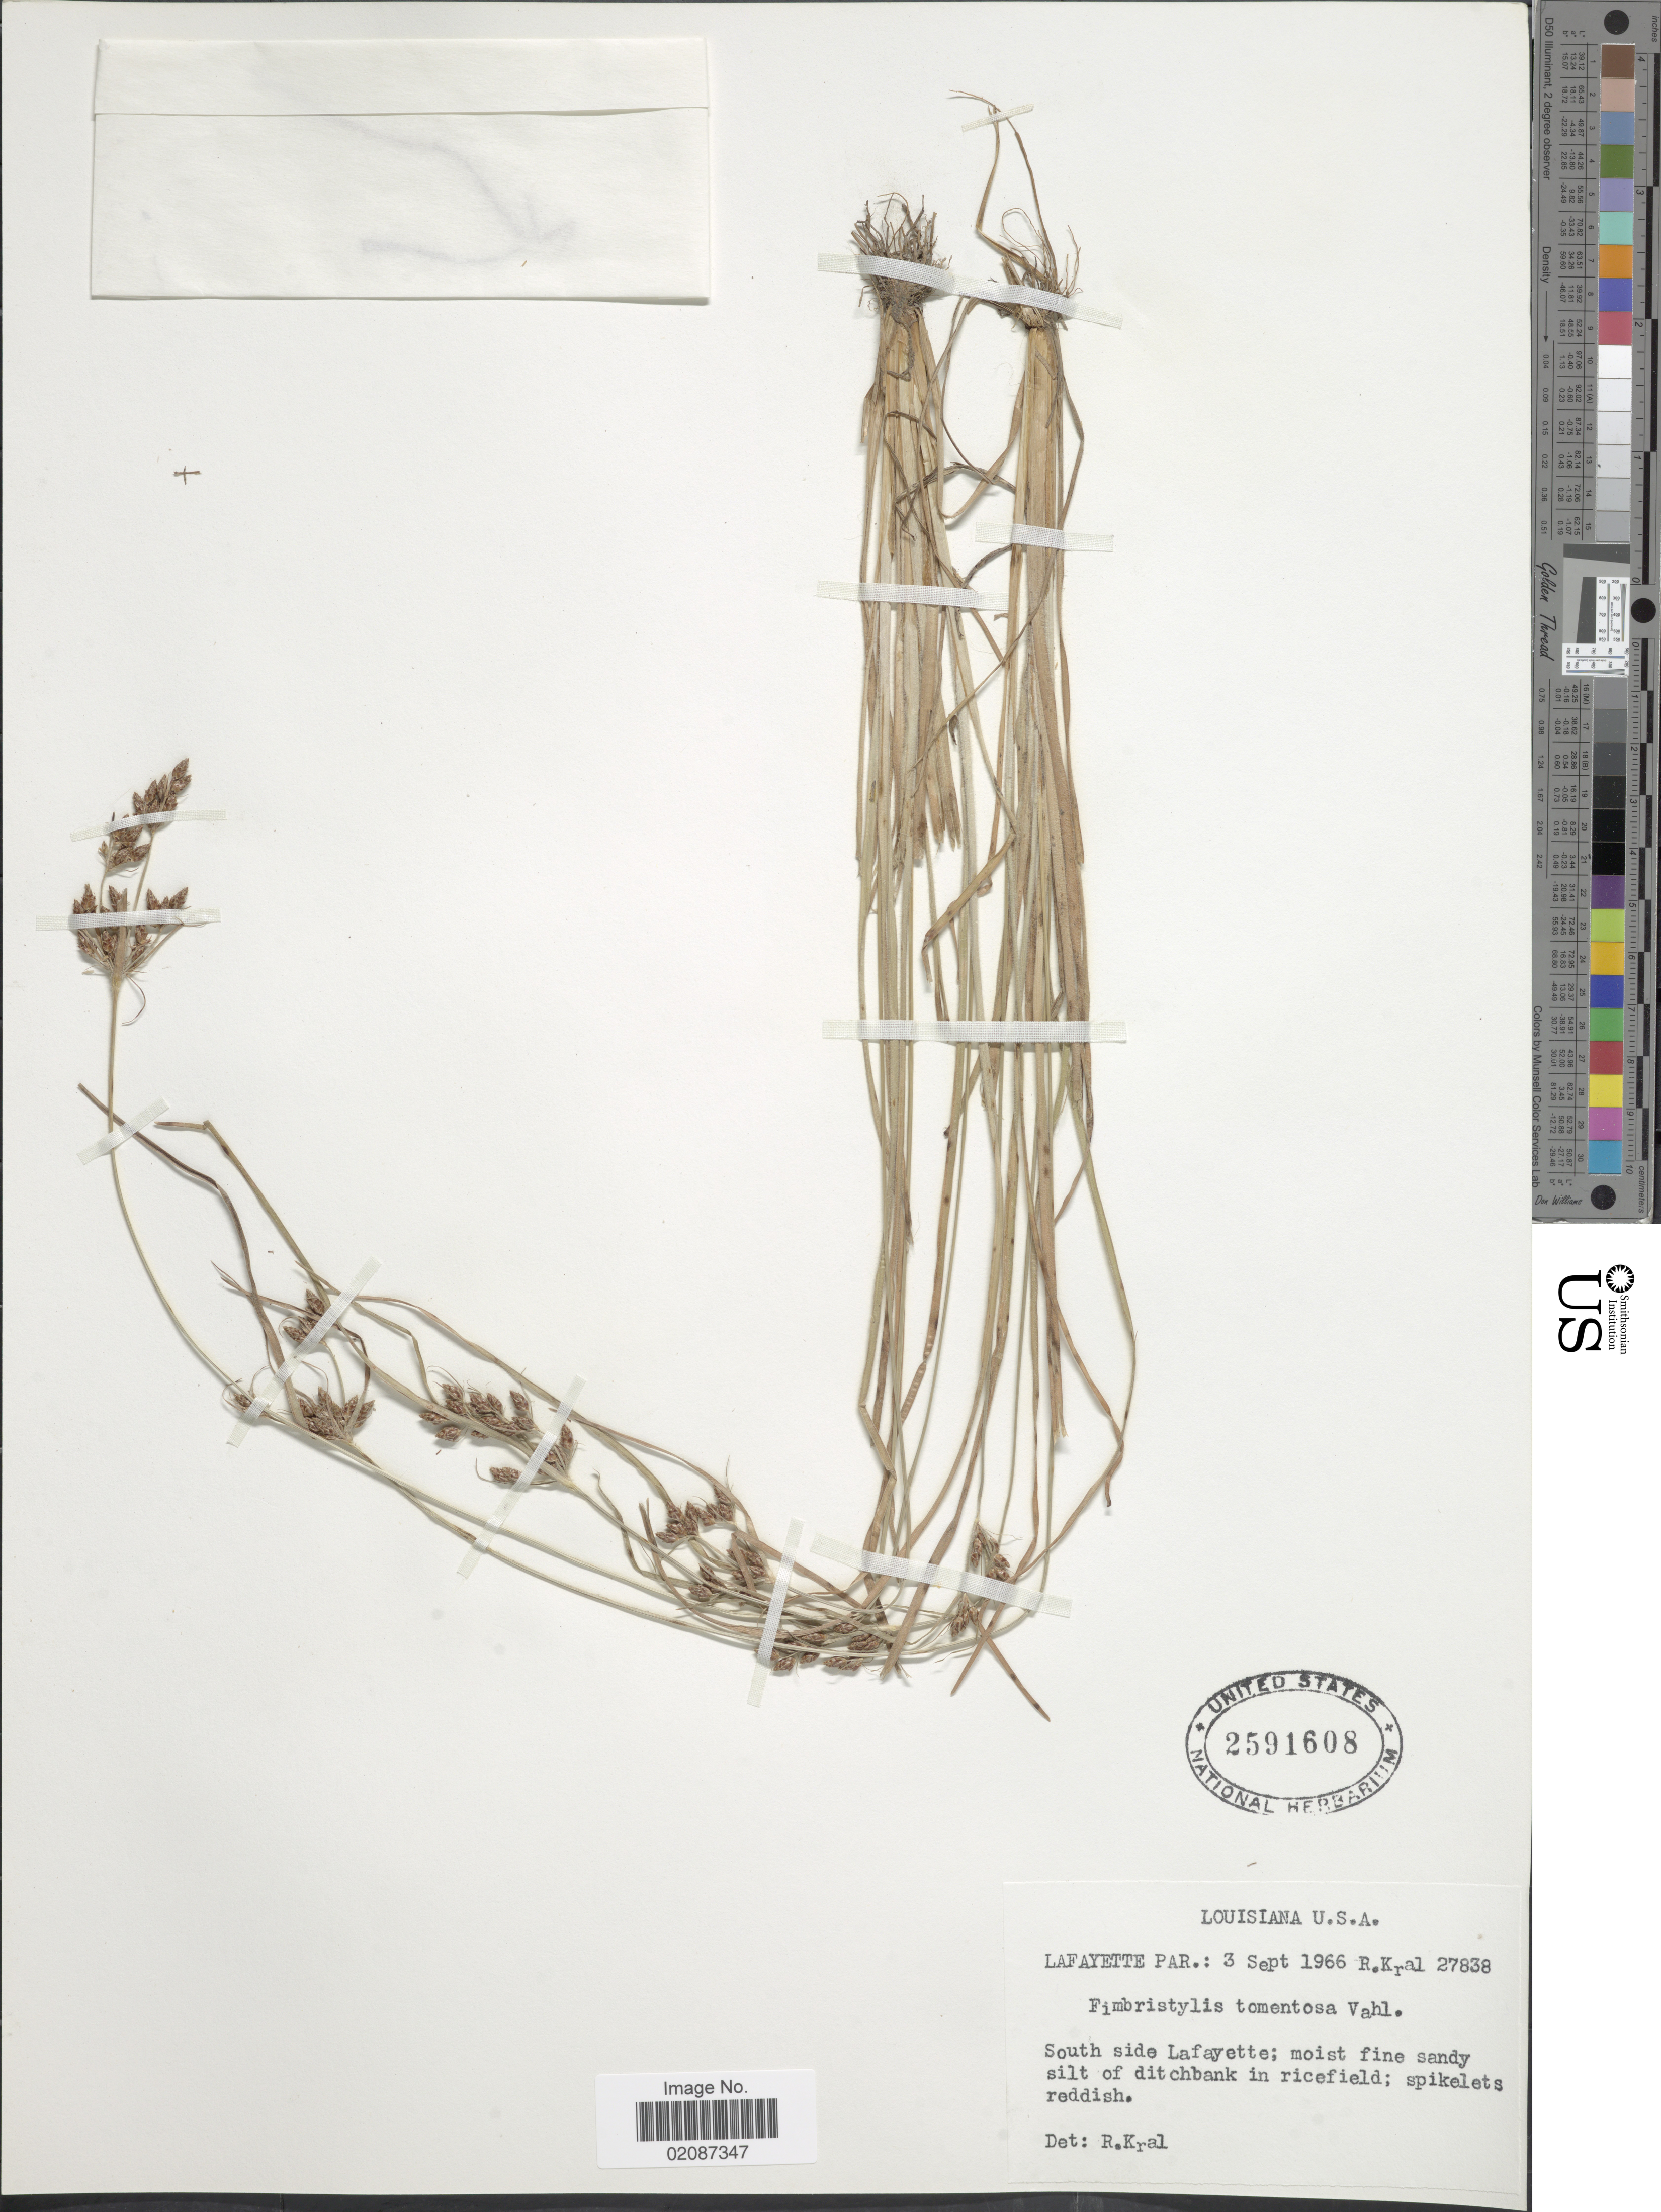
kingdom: Plantae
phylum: Tracheophyta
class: Liliopsida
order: Poales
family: Cyperaceae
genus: Fimbristylis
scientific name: Fimbristylis tomentosa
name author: Vahl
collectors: R. Kral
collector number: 27838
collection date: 1966-09-03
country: United States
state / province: Louisiana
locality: Lafayette par.: south side Lafayette; moist fine sandy silt of ditchbank in ricefield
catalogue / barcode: US 2591608